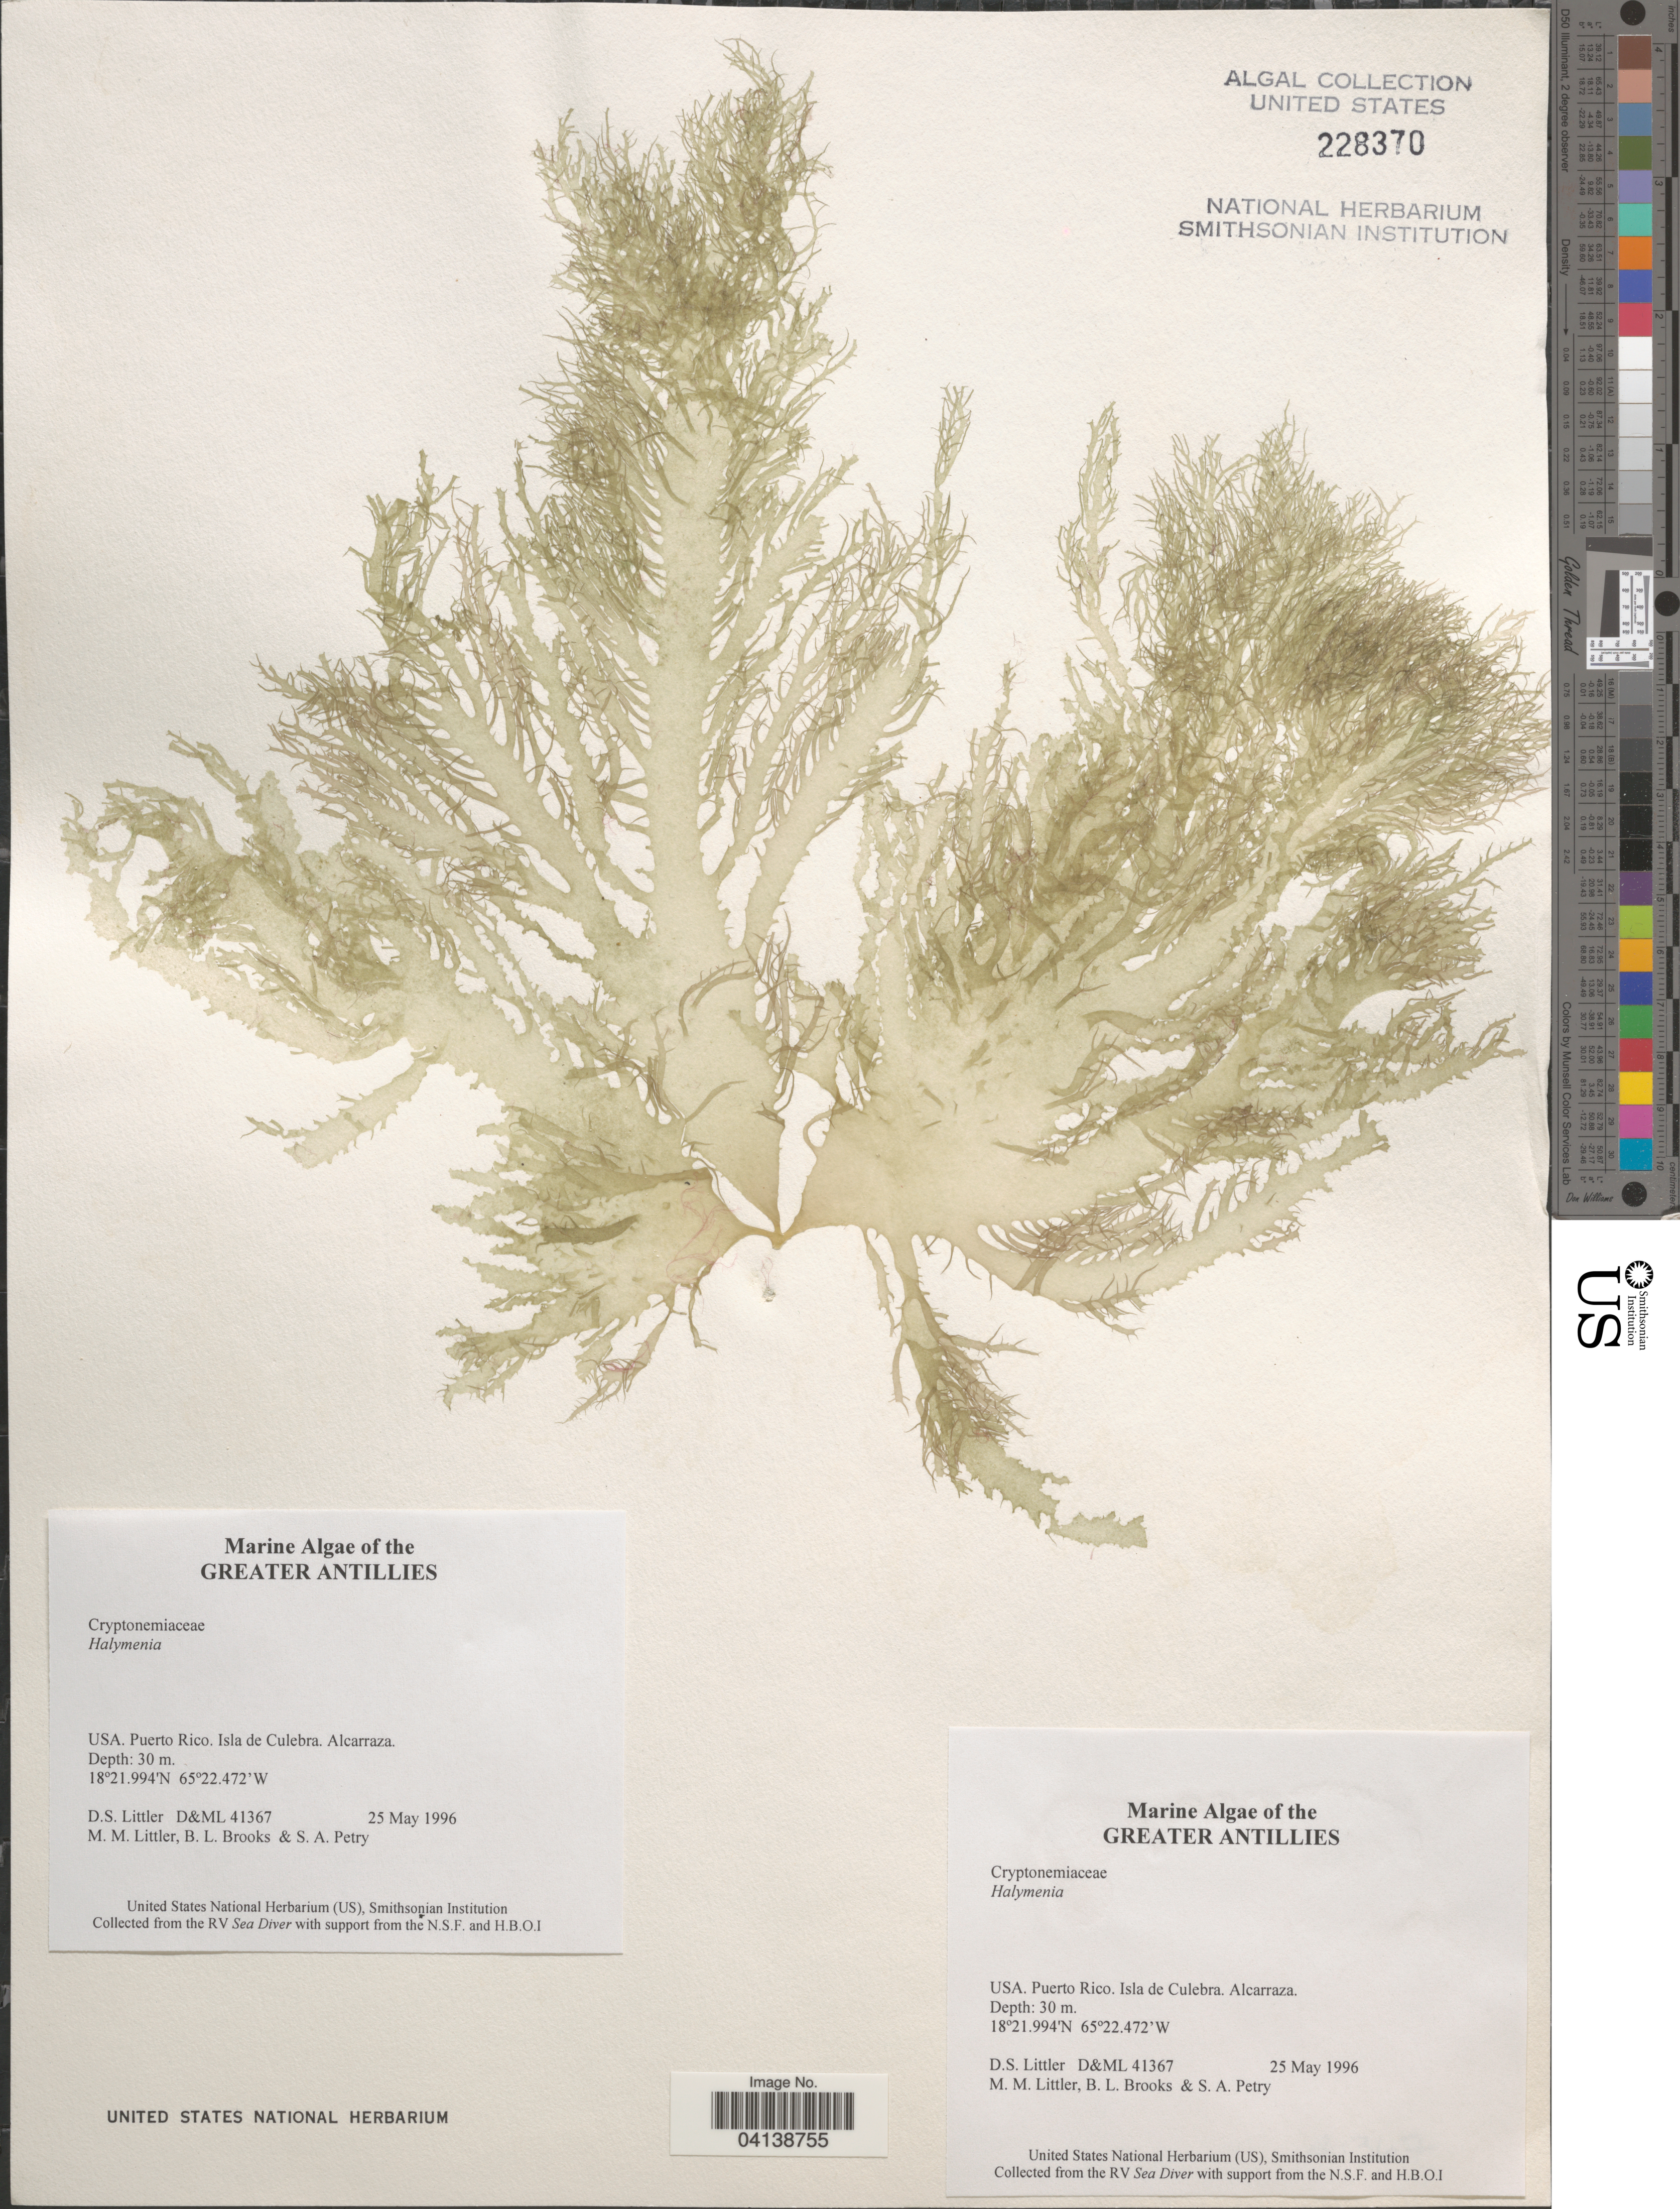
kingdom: Plantae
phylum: Rhodophyta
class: Florideophyceae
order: Halymeniales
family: Halymeniaceae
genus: Halymenia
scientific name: Halymenia sp.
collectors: D. S. Littler, B. Brooks & S. Petry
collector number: D&ML41367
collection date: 1996-05-25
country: Puerto Rico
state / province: Culebra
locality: The Greater Antillies. Isla de Culebra. Alcarraza.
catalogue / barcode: US 228370